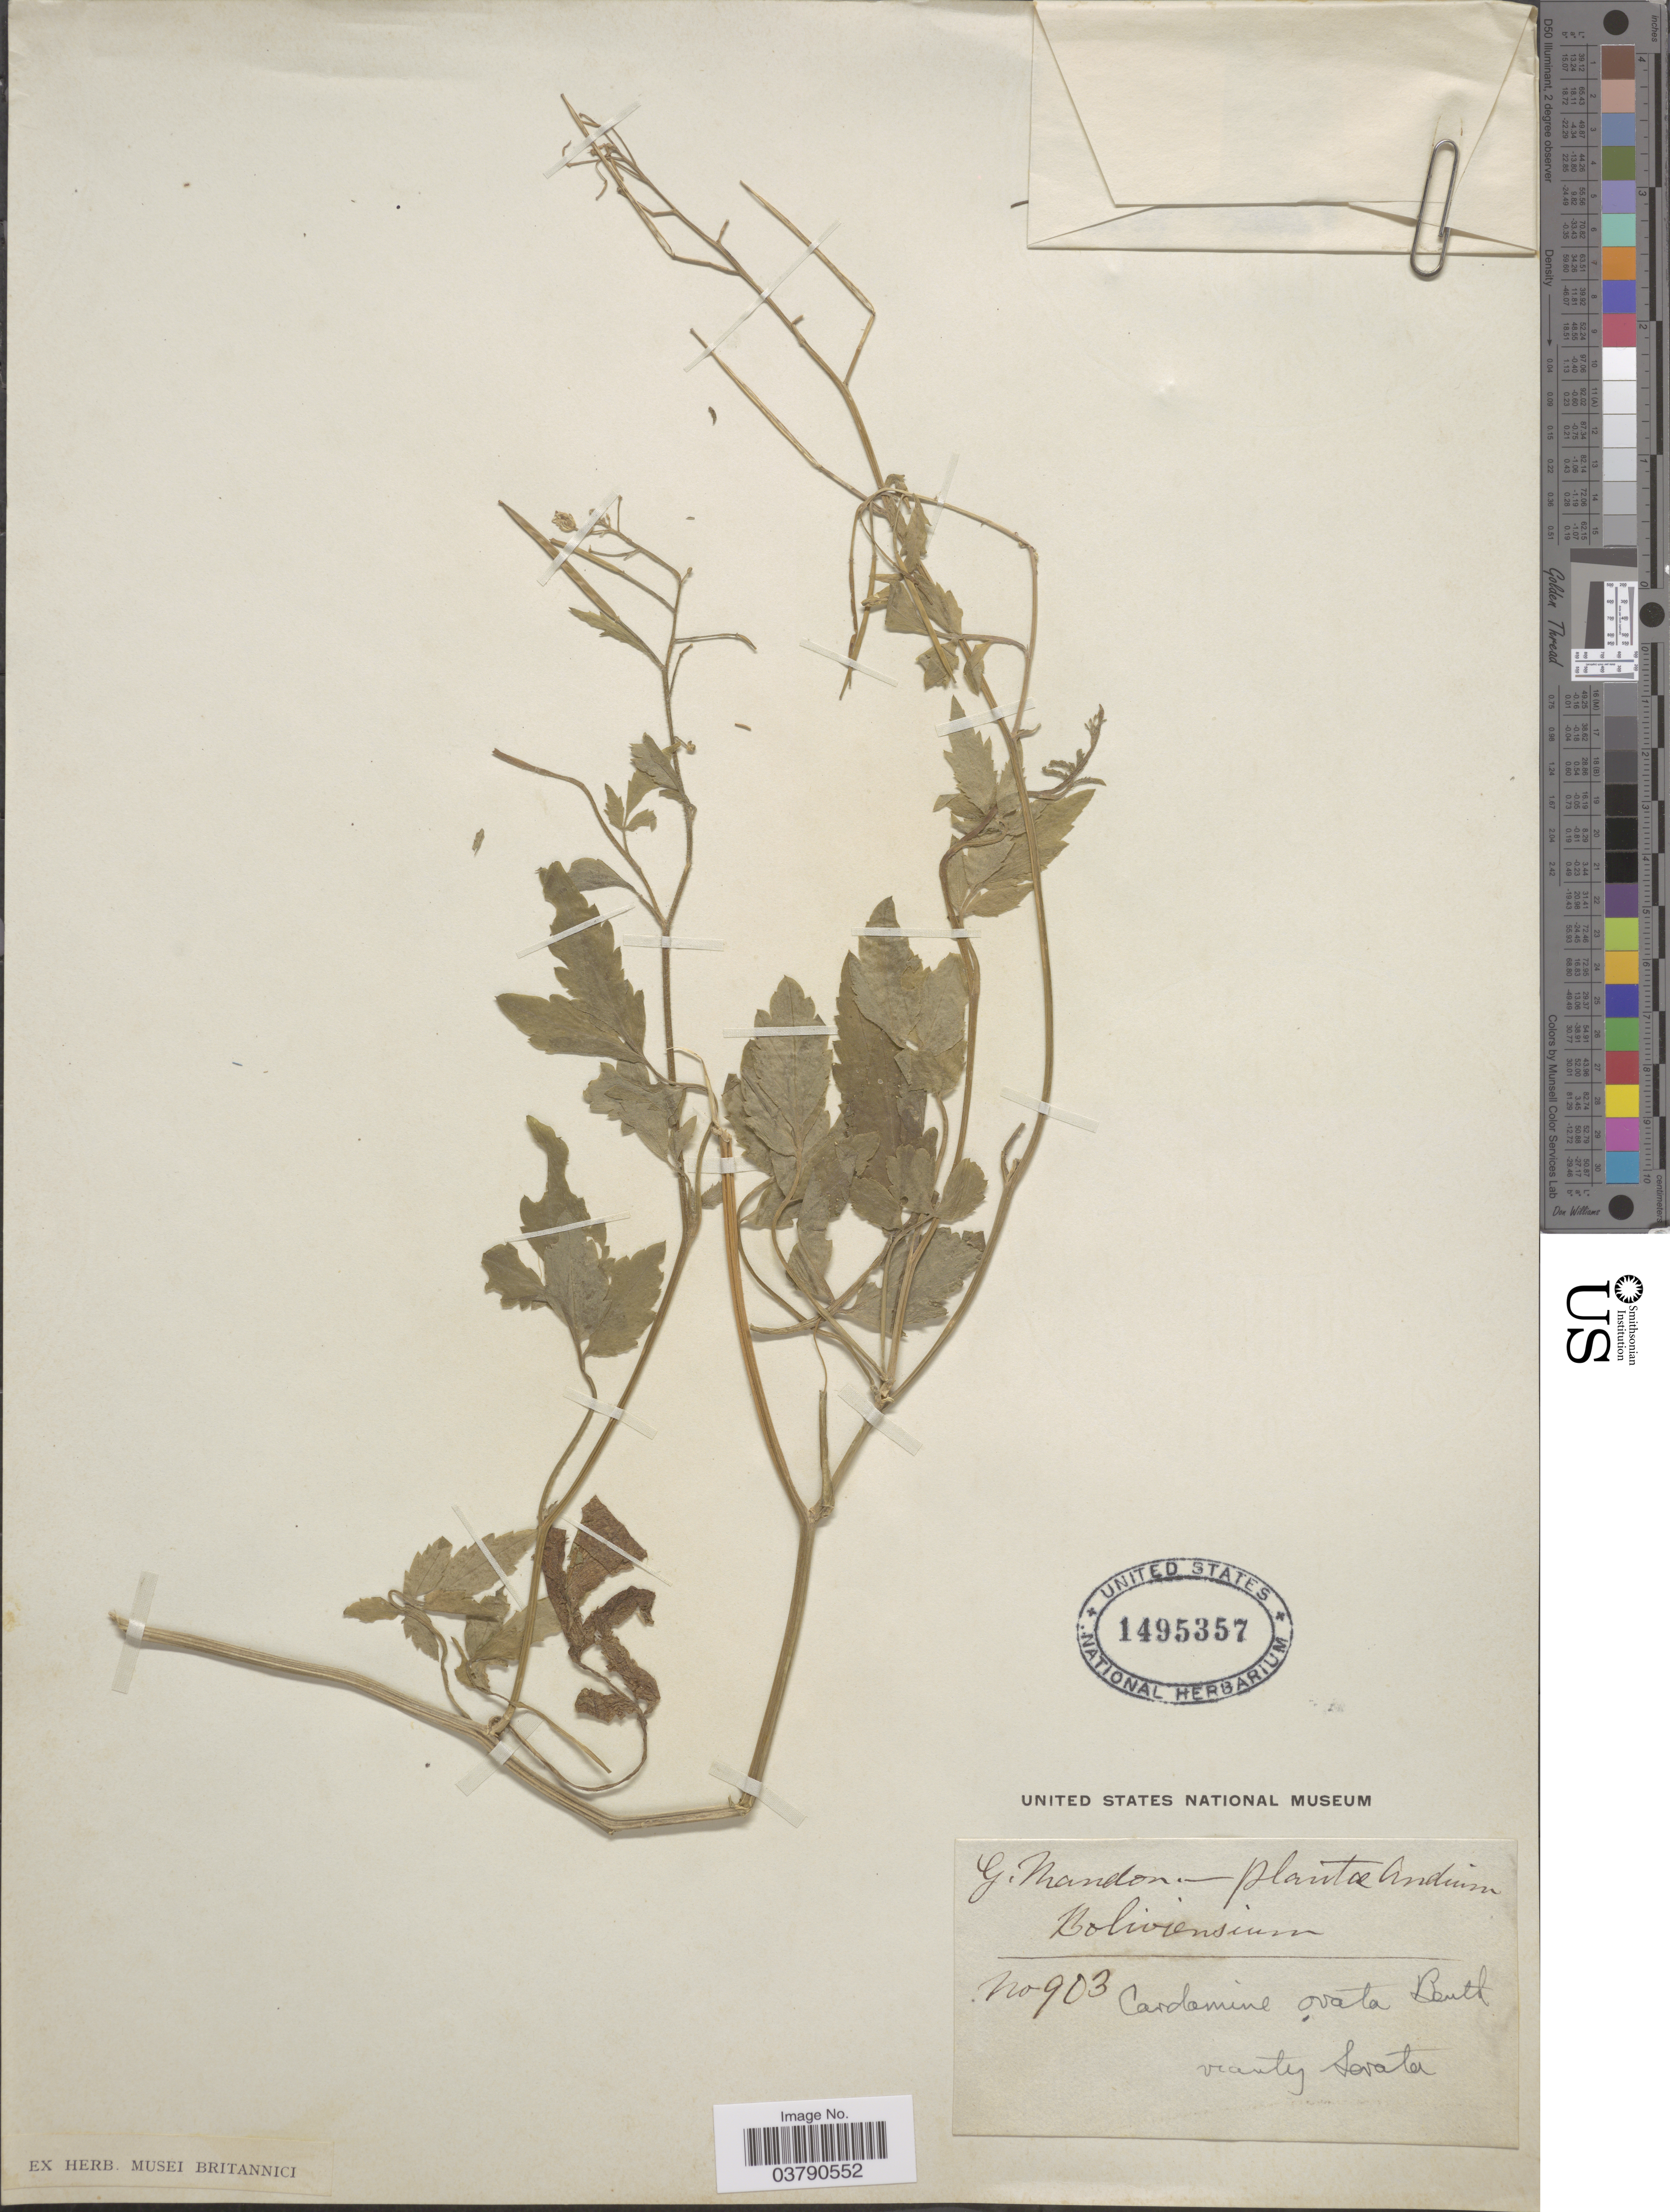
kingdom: Plantae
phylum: Tracheophyta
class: Magnoliopsida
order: Brassicales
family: Brassicaceae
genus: Cardamine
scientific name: Cardamine ovata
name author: Benth.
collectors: G. Mandon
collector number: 903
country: Bolivia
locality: Sorata.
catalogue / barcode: US 1495357